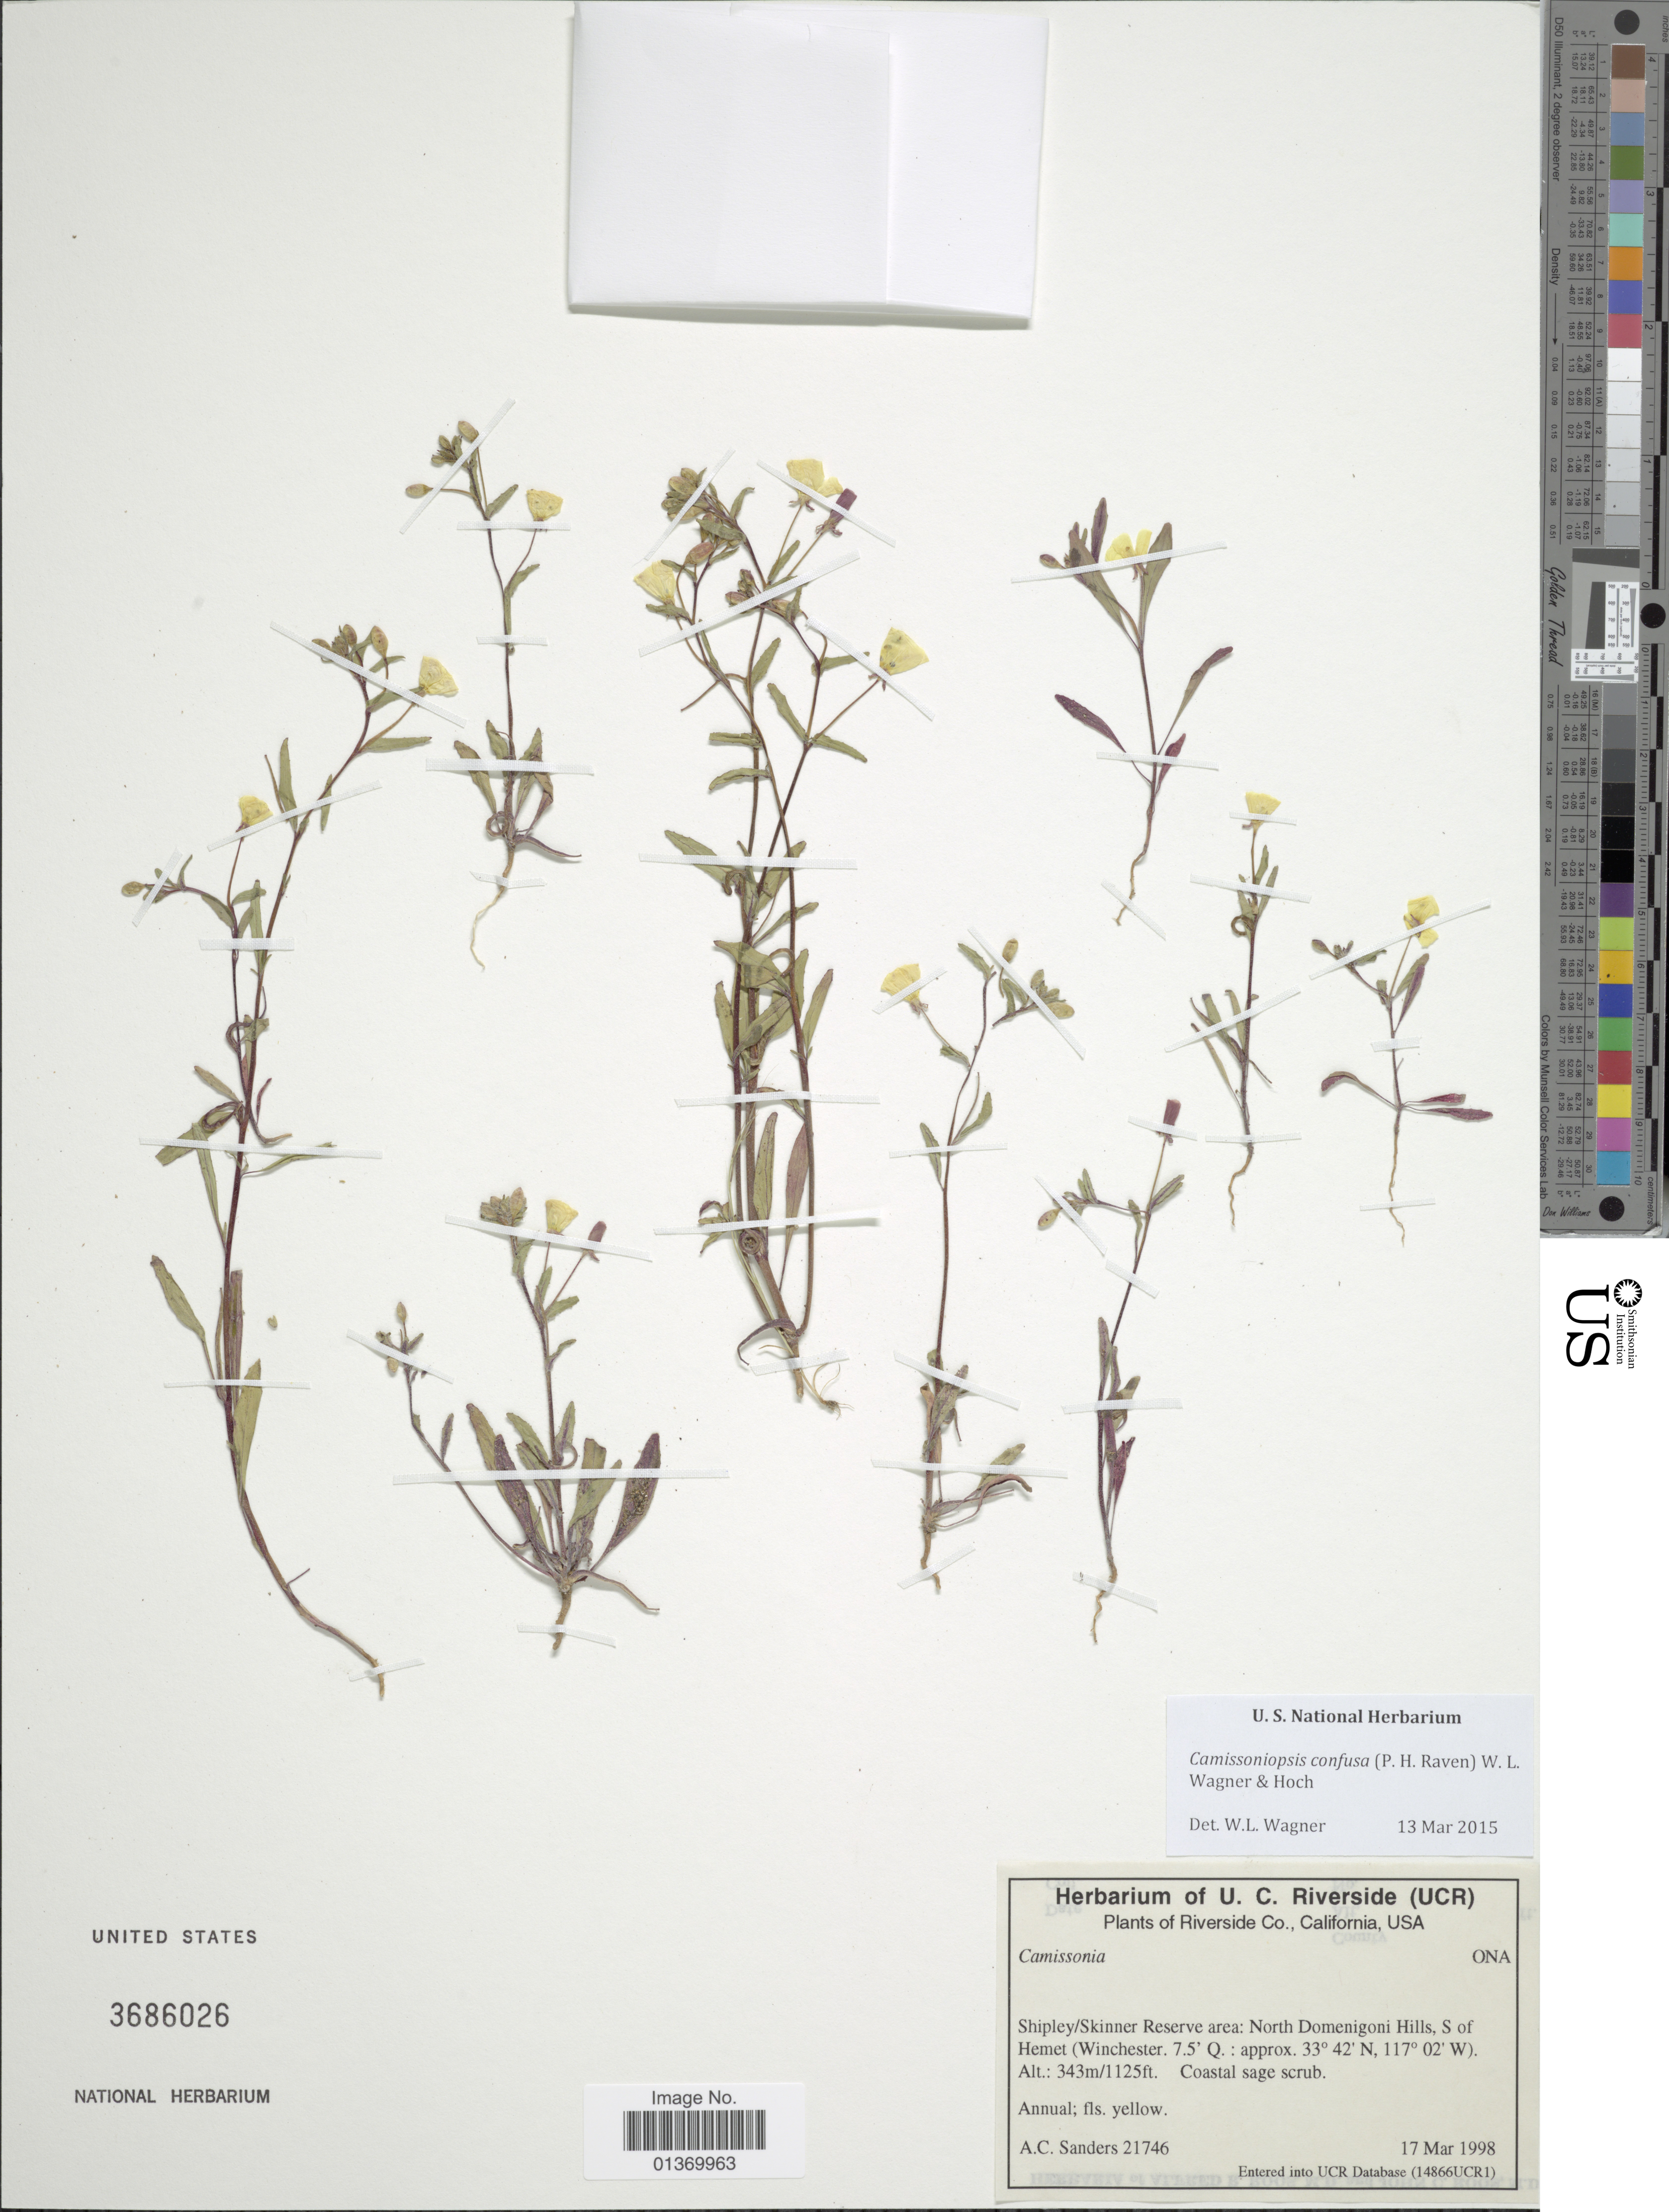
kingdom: Plantae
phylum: Tracheophyta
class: Magnoliopsida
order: Myrtales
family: Onagraceae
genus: Camissoniopsis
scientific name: Camissoniopsis confusa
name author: (P.H. Raven) W.L. Wagner & Hoch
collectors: A. Sanders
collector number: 21746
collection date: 1998-03-17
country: United States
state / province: California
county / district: Riverside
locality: Riverside Co., Shipley/ Skinner Reserve area: North Domenigoni Hills, S of Hemet (Winchester 7.5 Q'.)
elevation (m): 343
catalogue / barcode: US 3686026